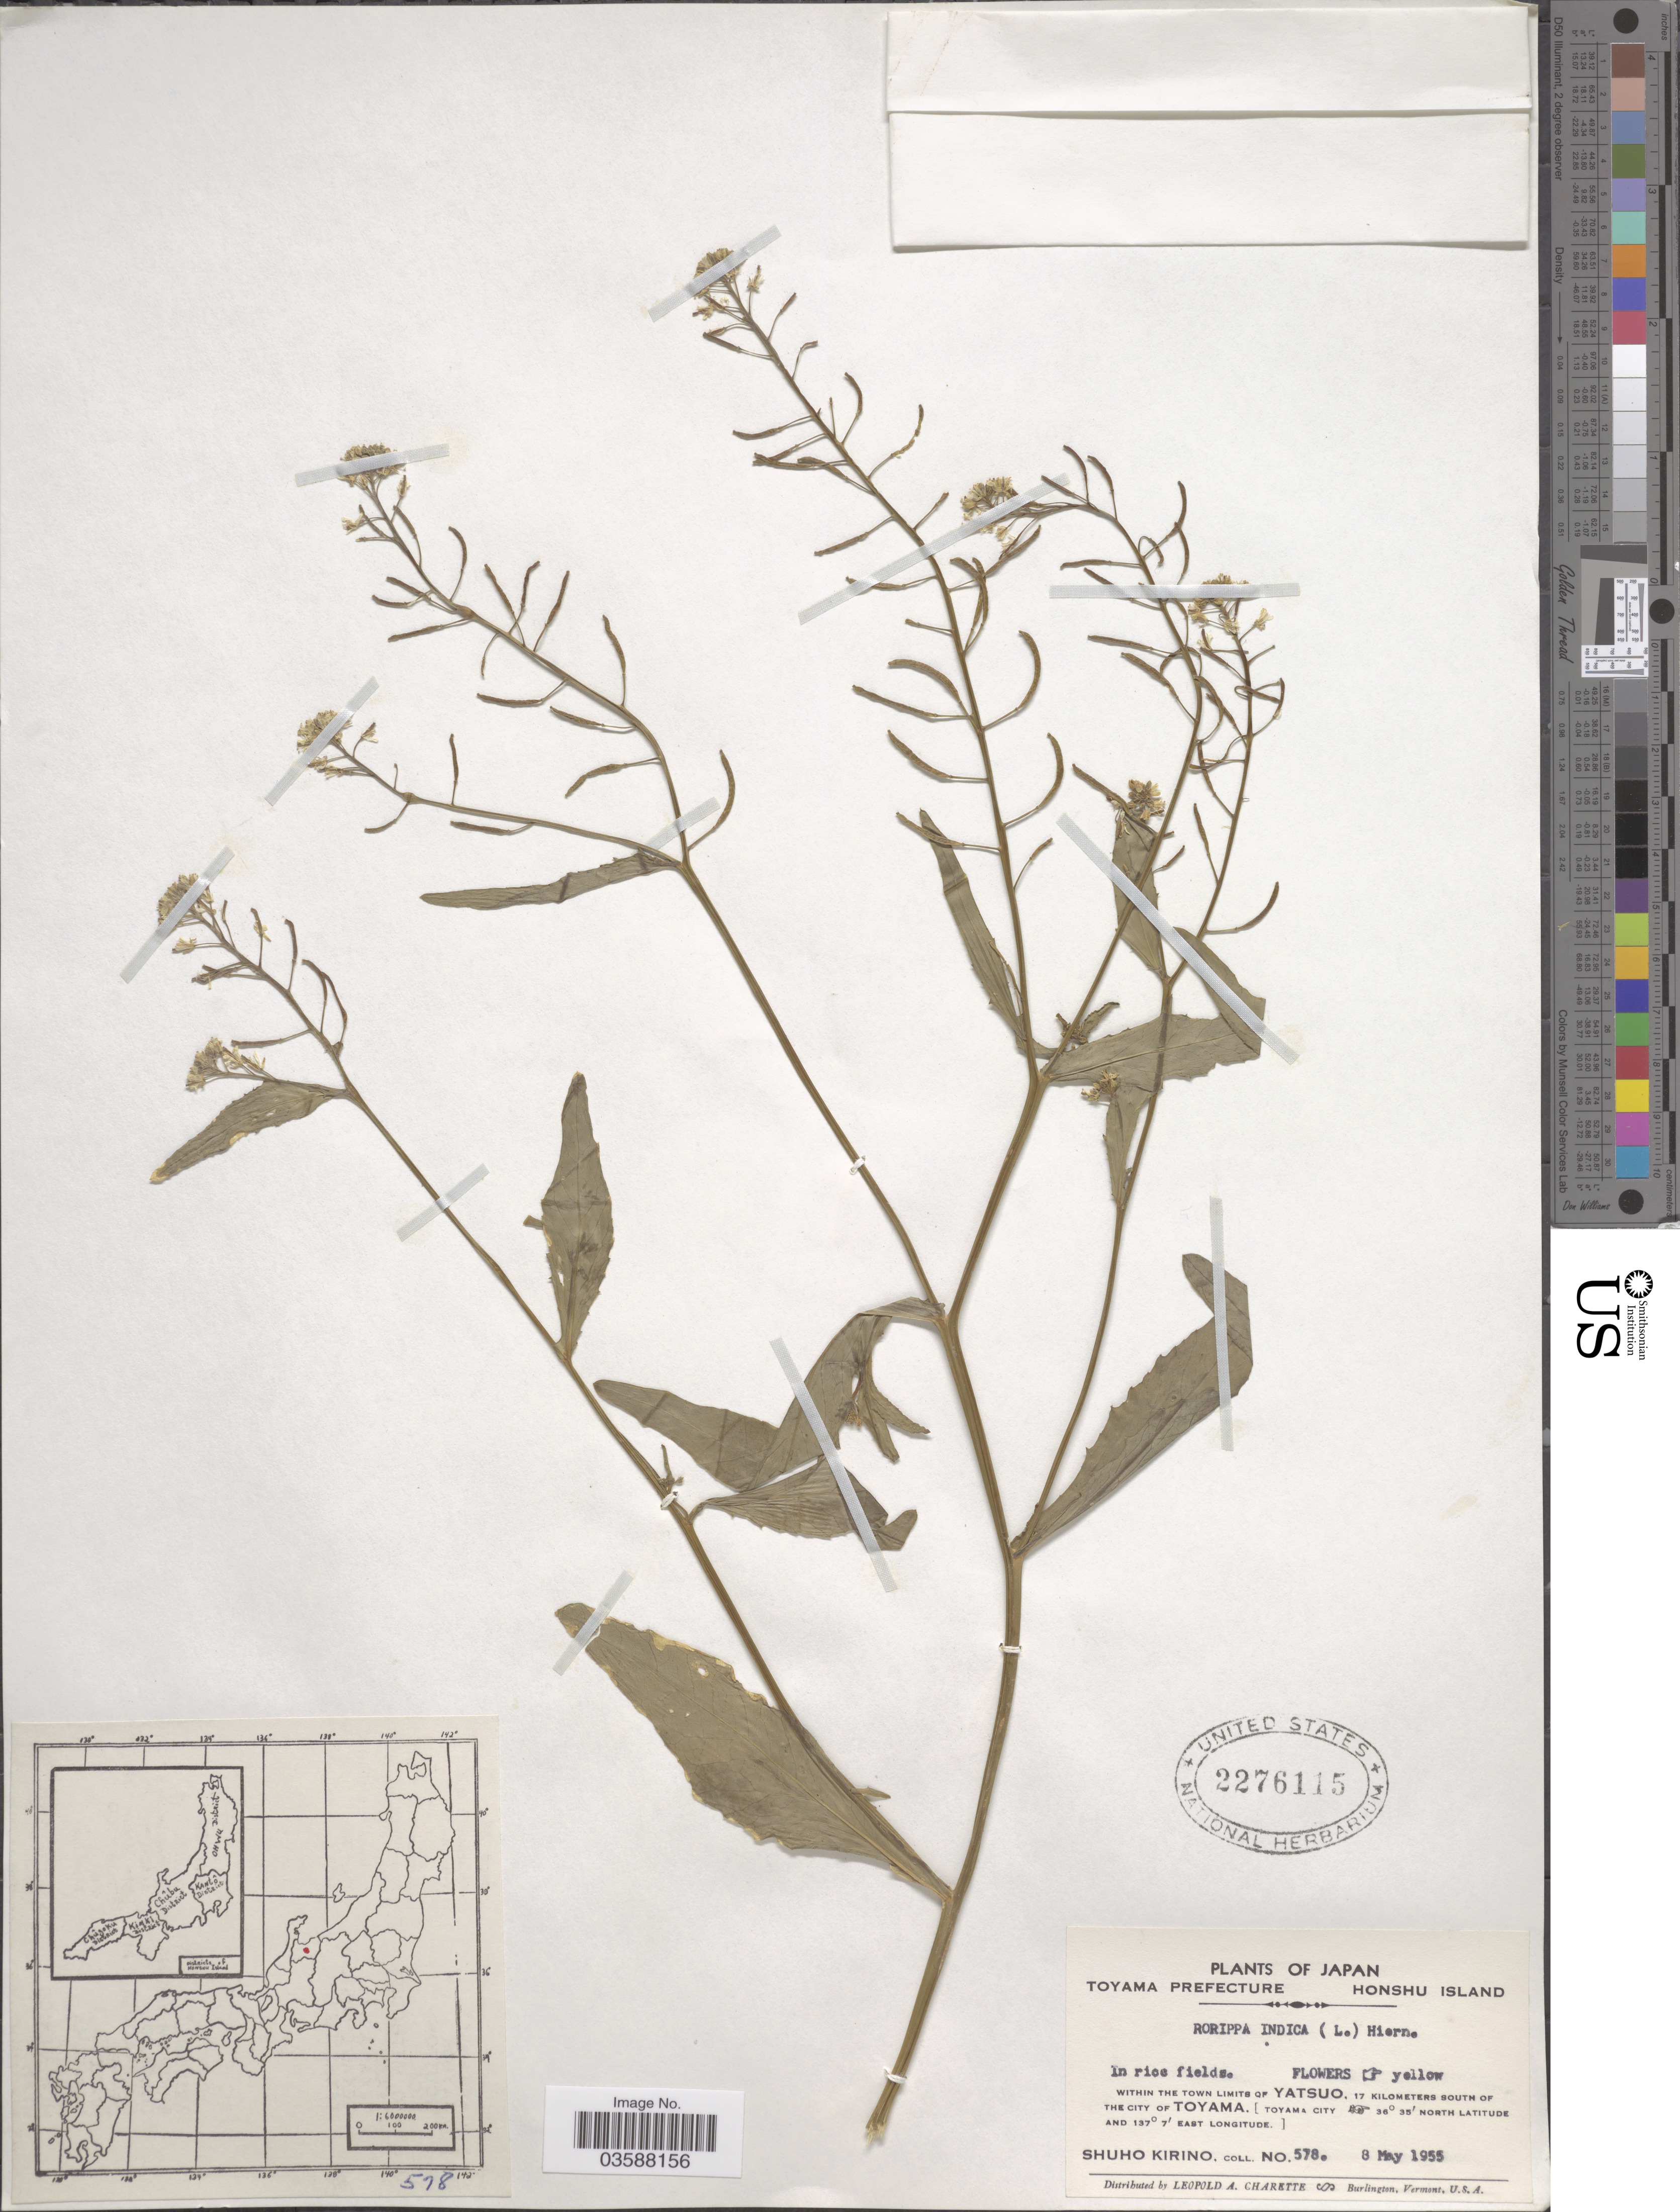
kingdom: Plantae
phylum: Tracheophyta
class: Magnoliopsida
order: Brassicales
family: Brassicaceae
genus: Rorippa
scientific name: Rorippa indica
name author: (L.) Hiern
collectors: S. Kirino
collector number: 578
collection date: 1955-05-08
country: Japan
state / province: Toyama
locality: Toyama Prefecture, Honshu Island. In rice fields. Within the town limits of Yatsuo, 17 kilometers south of the city of Toyama. [Toyama City].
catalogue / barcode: US 2276115